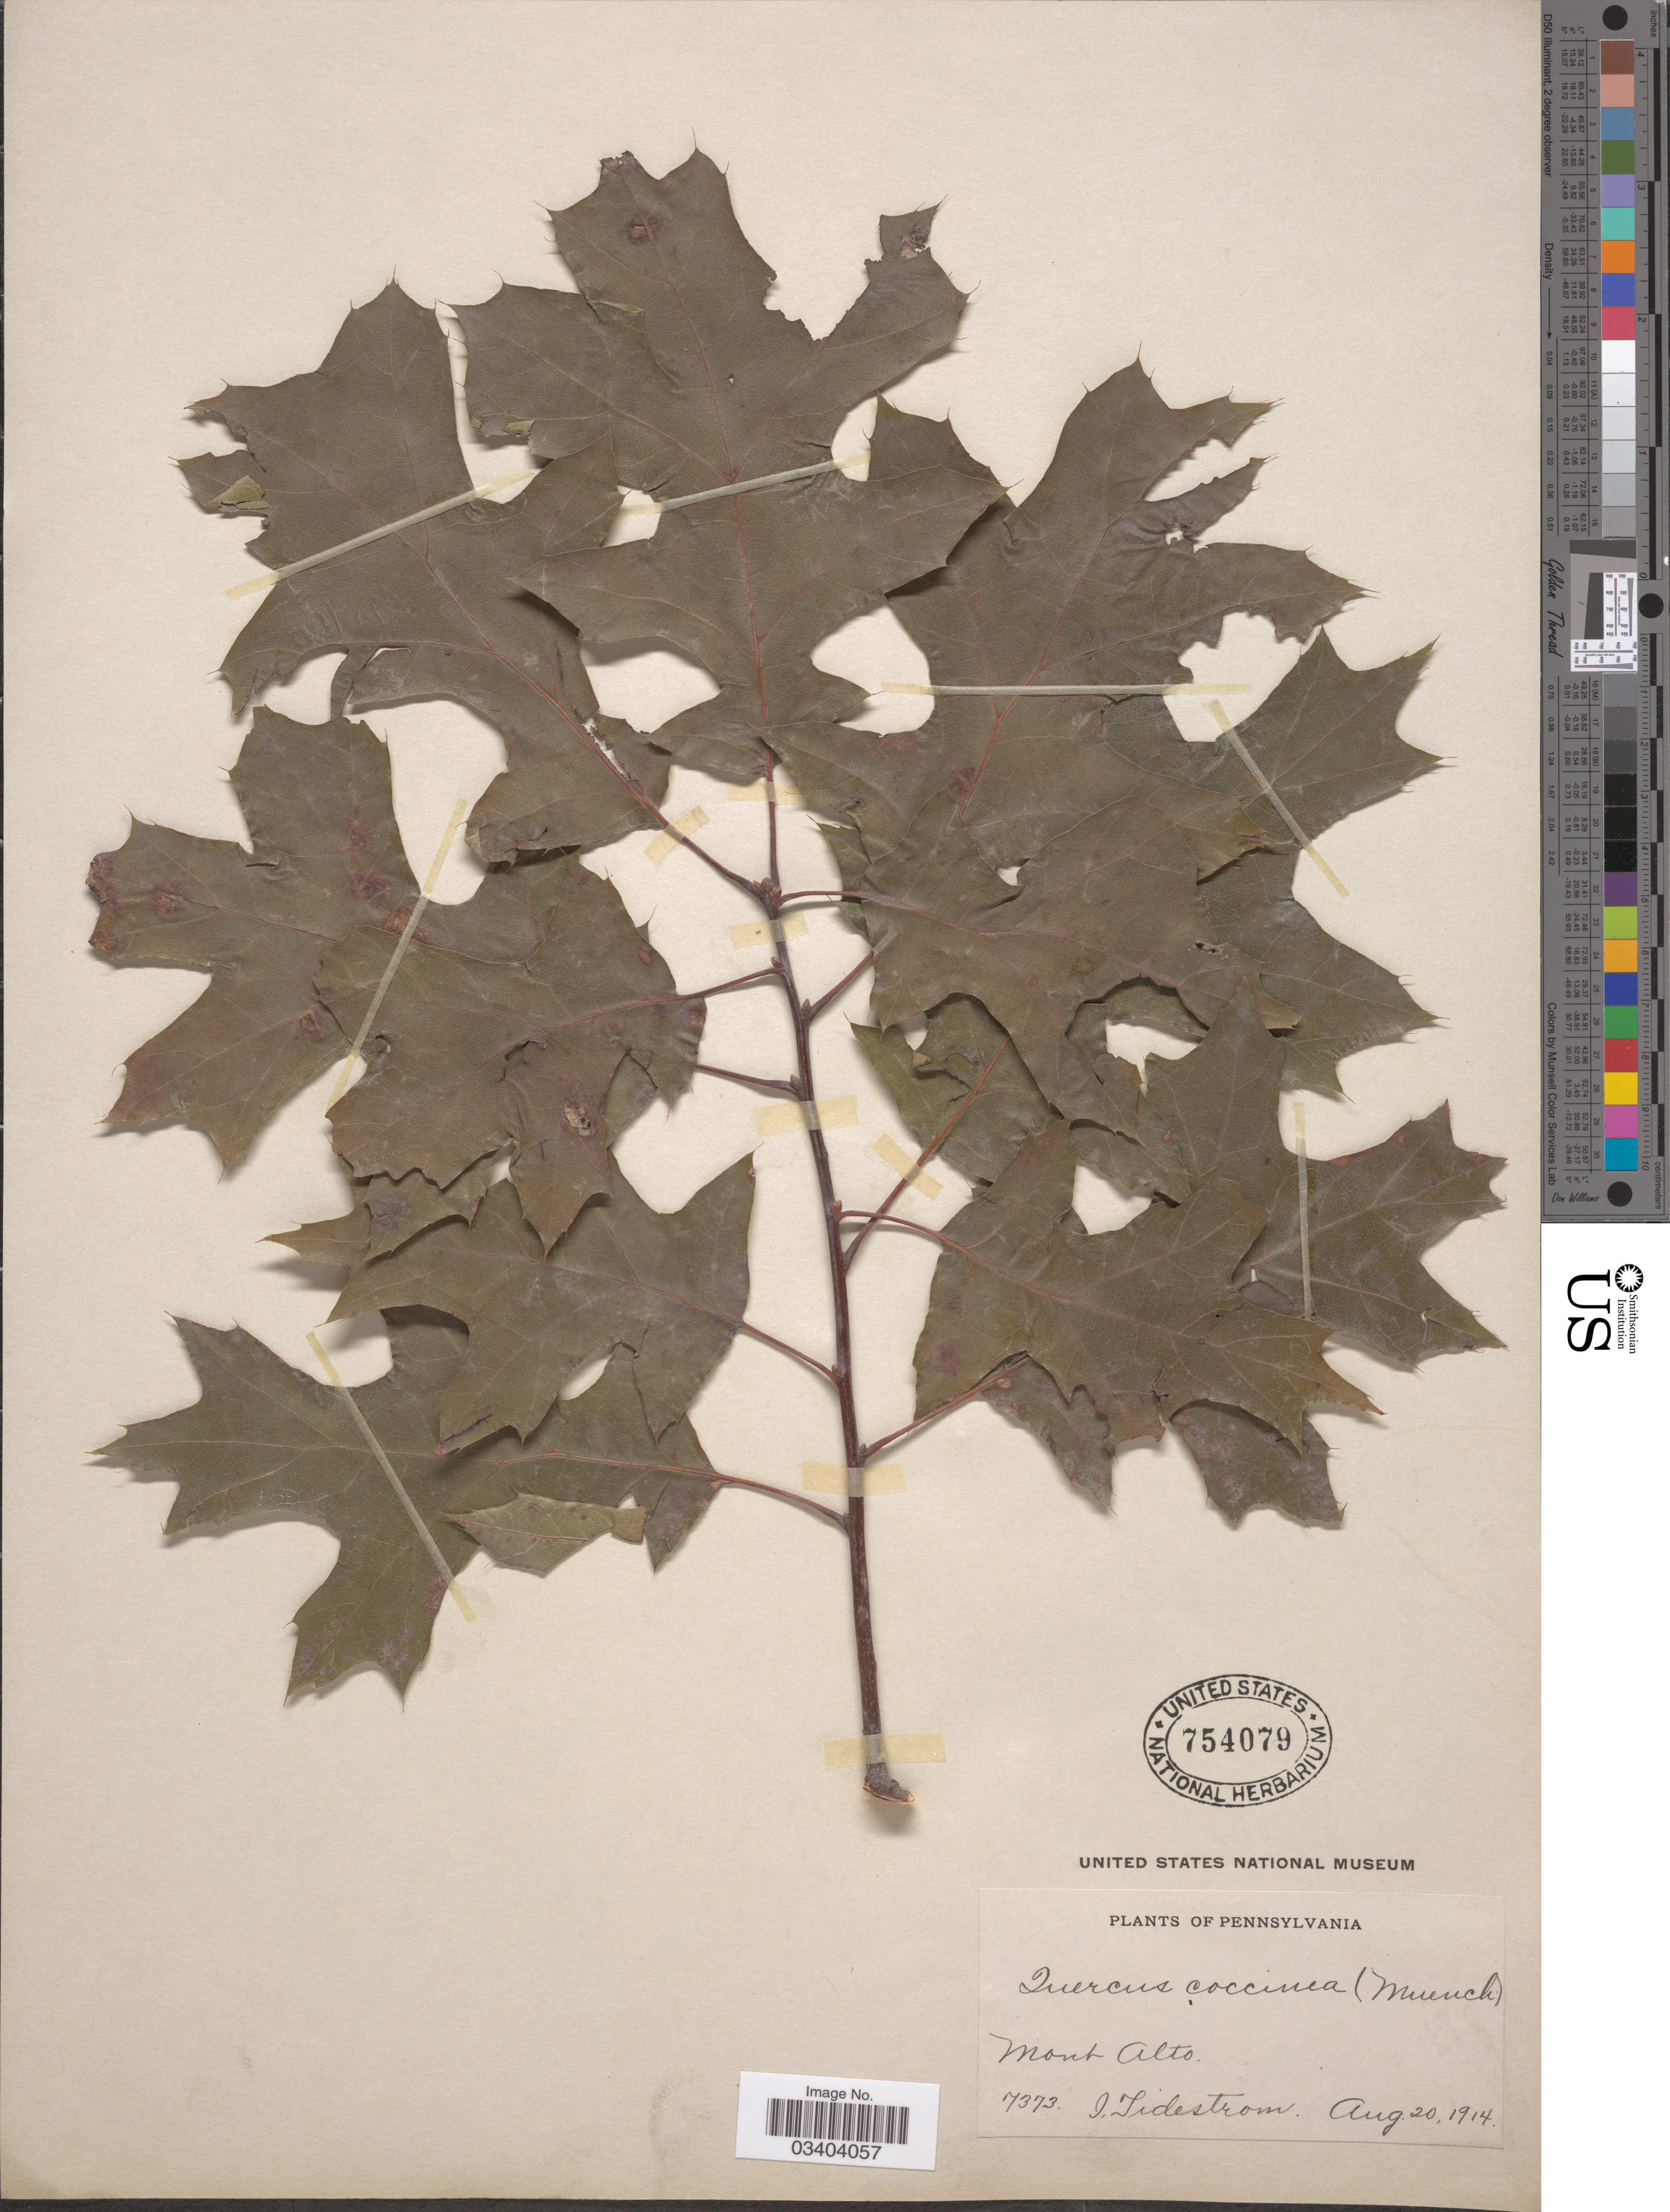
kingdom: Plantae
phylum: Tracheophyta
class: Magnoliopsida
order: Fagales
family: Fagaceae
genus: Quercus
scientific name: Quercus coccinea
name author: Münchh.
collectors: I. F. Tidestrom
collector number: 7373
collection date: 1914-08-20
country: United States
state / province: Pennsylvania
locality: Mont Alto.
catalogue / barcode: US 754079